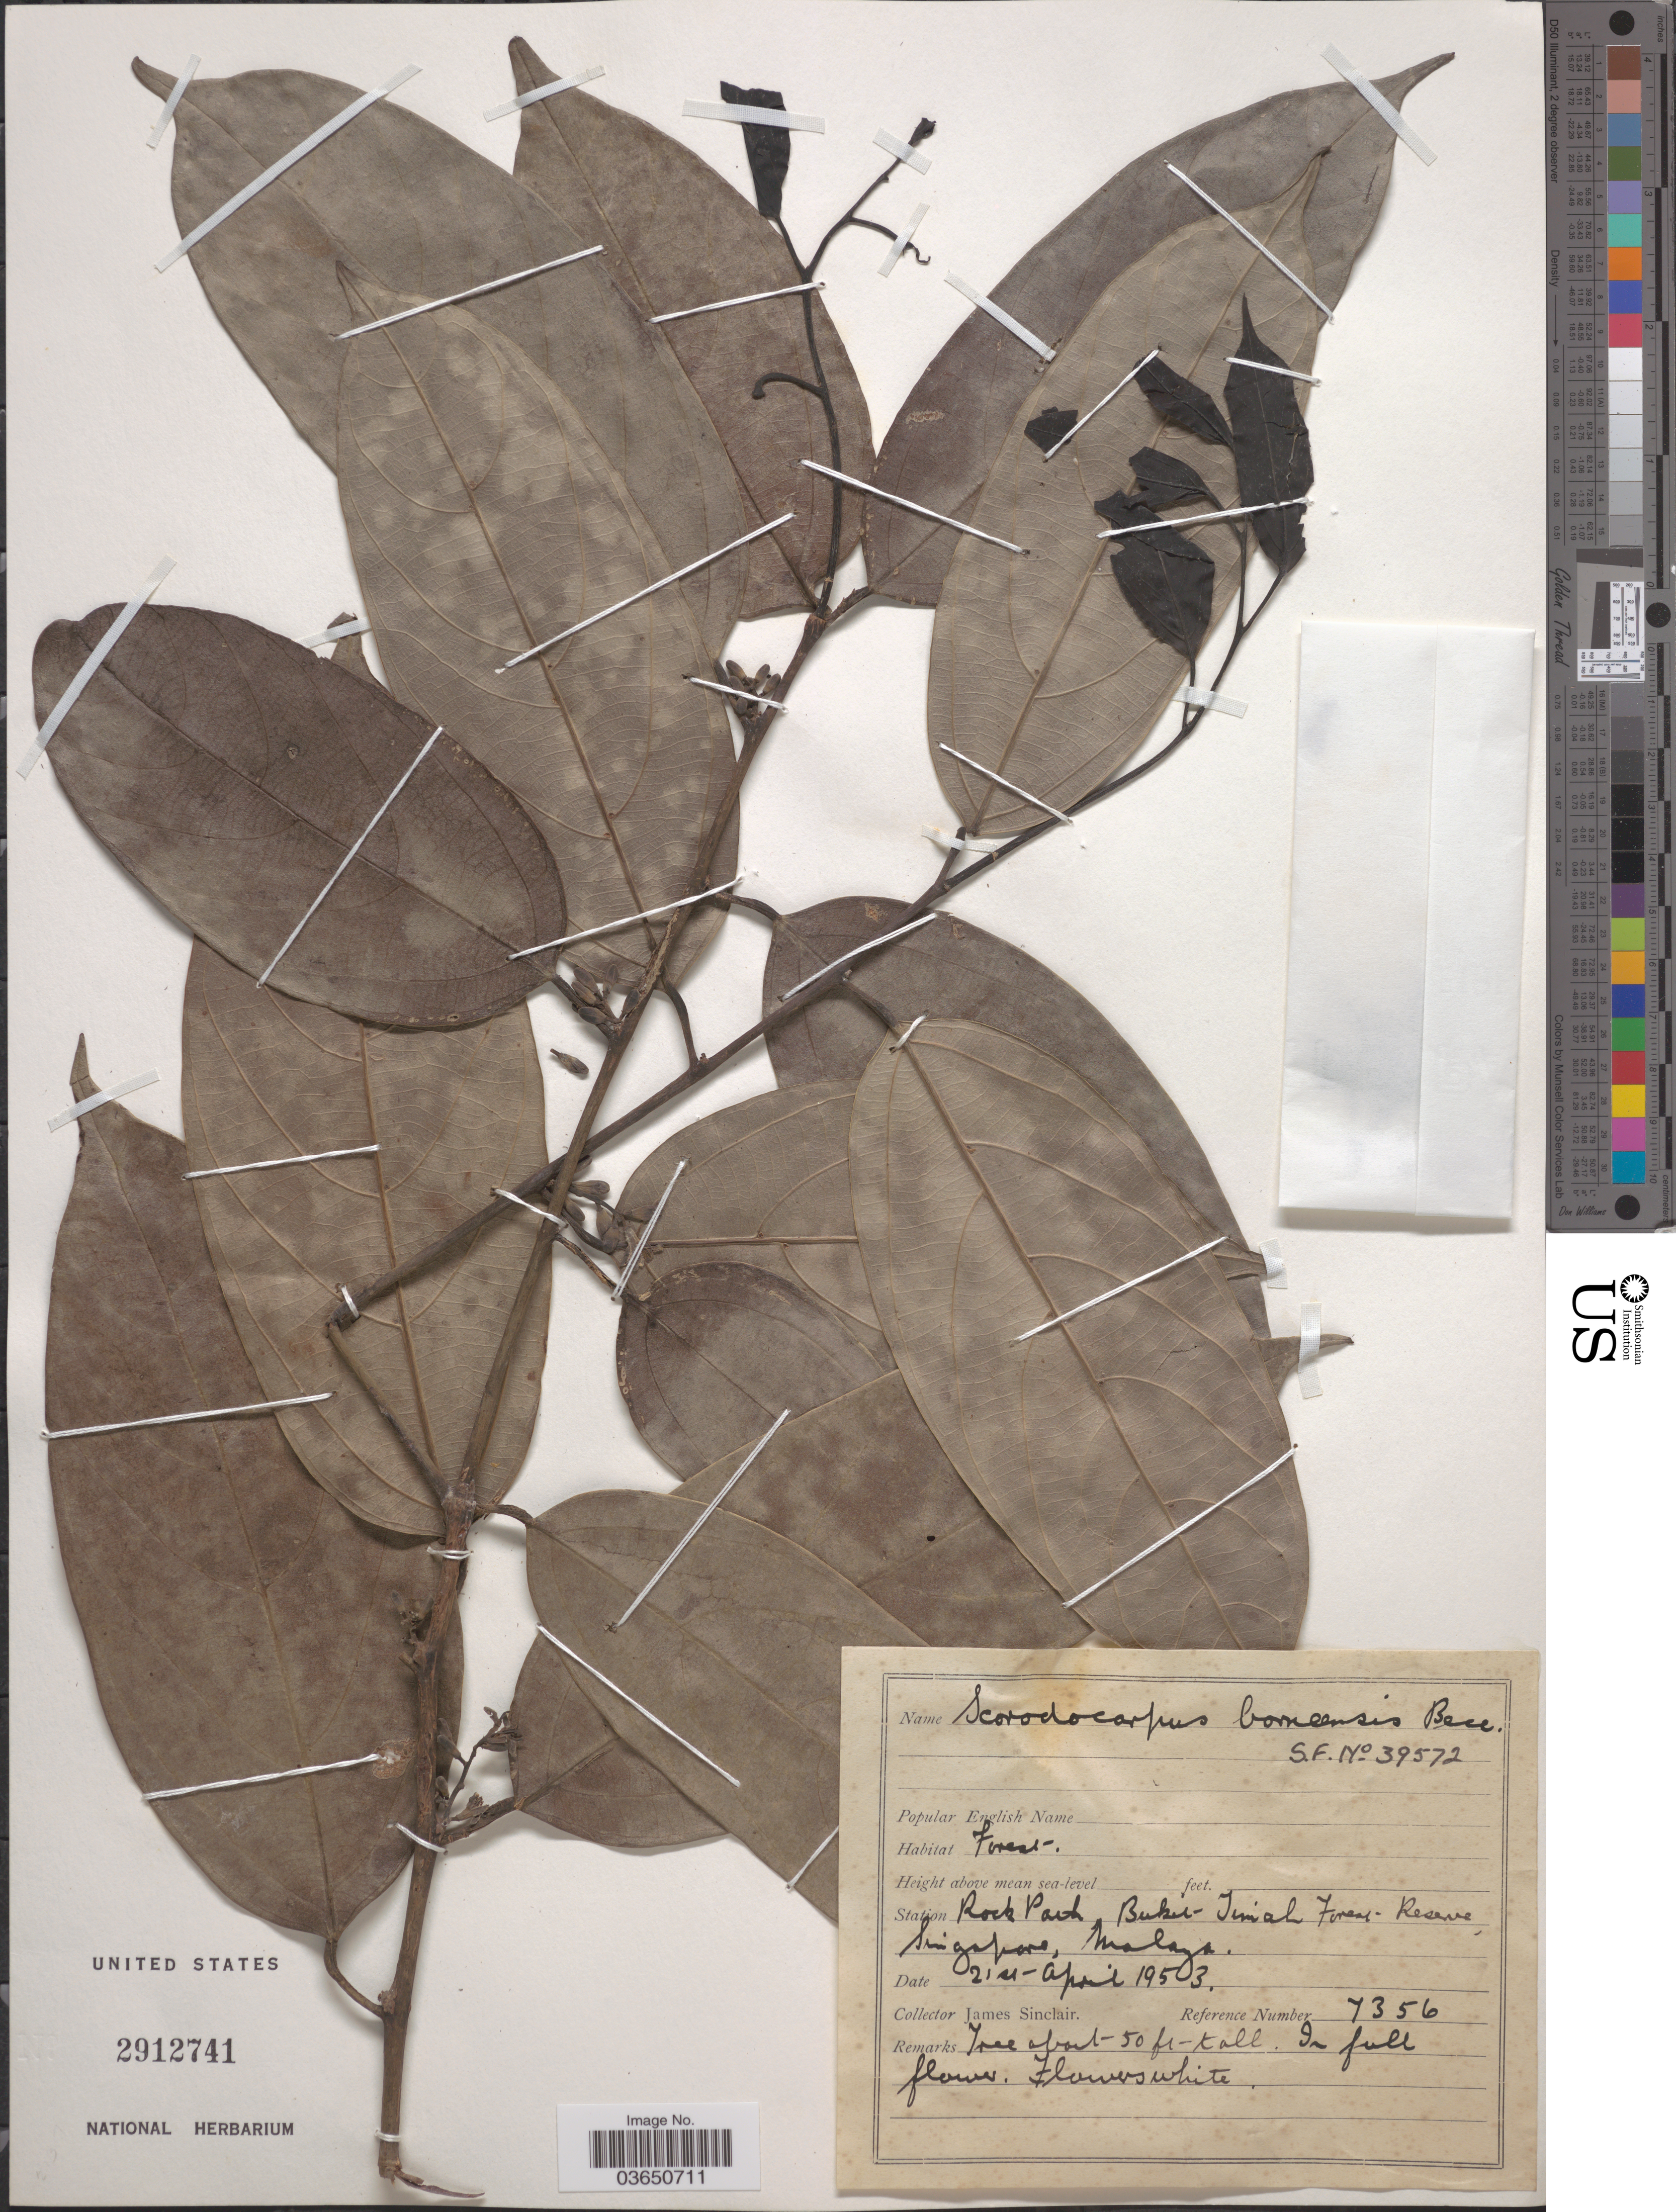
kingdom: Plantae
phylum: Tracheophyta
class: Magnoliopsida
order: Santalales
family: Strombosiaceae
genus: Scorodocarpus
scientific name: Scorodocarpus borneensis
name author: (Baill.) Becc.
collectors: J. Sinclair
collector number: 7356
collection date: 1953-04-21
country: Singapore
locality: Station Rock Path, Bukit-Timah Forest-Reserve, Malaya.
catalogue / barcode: US 2912741